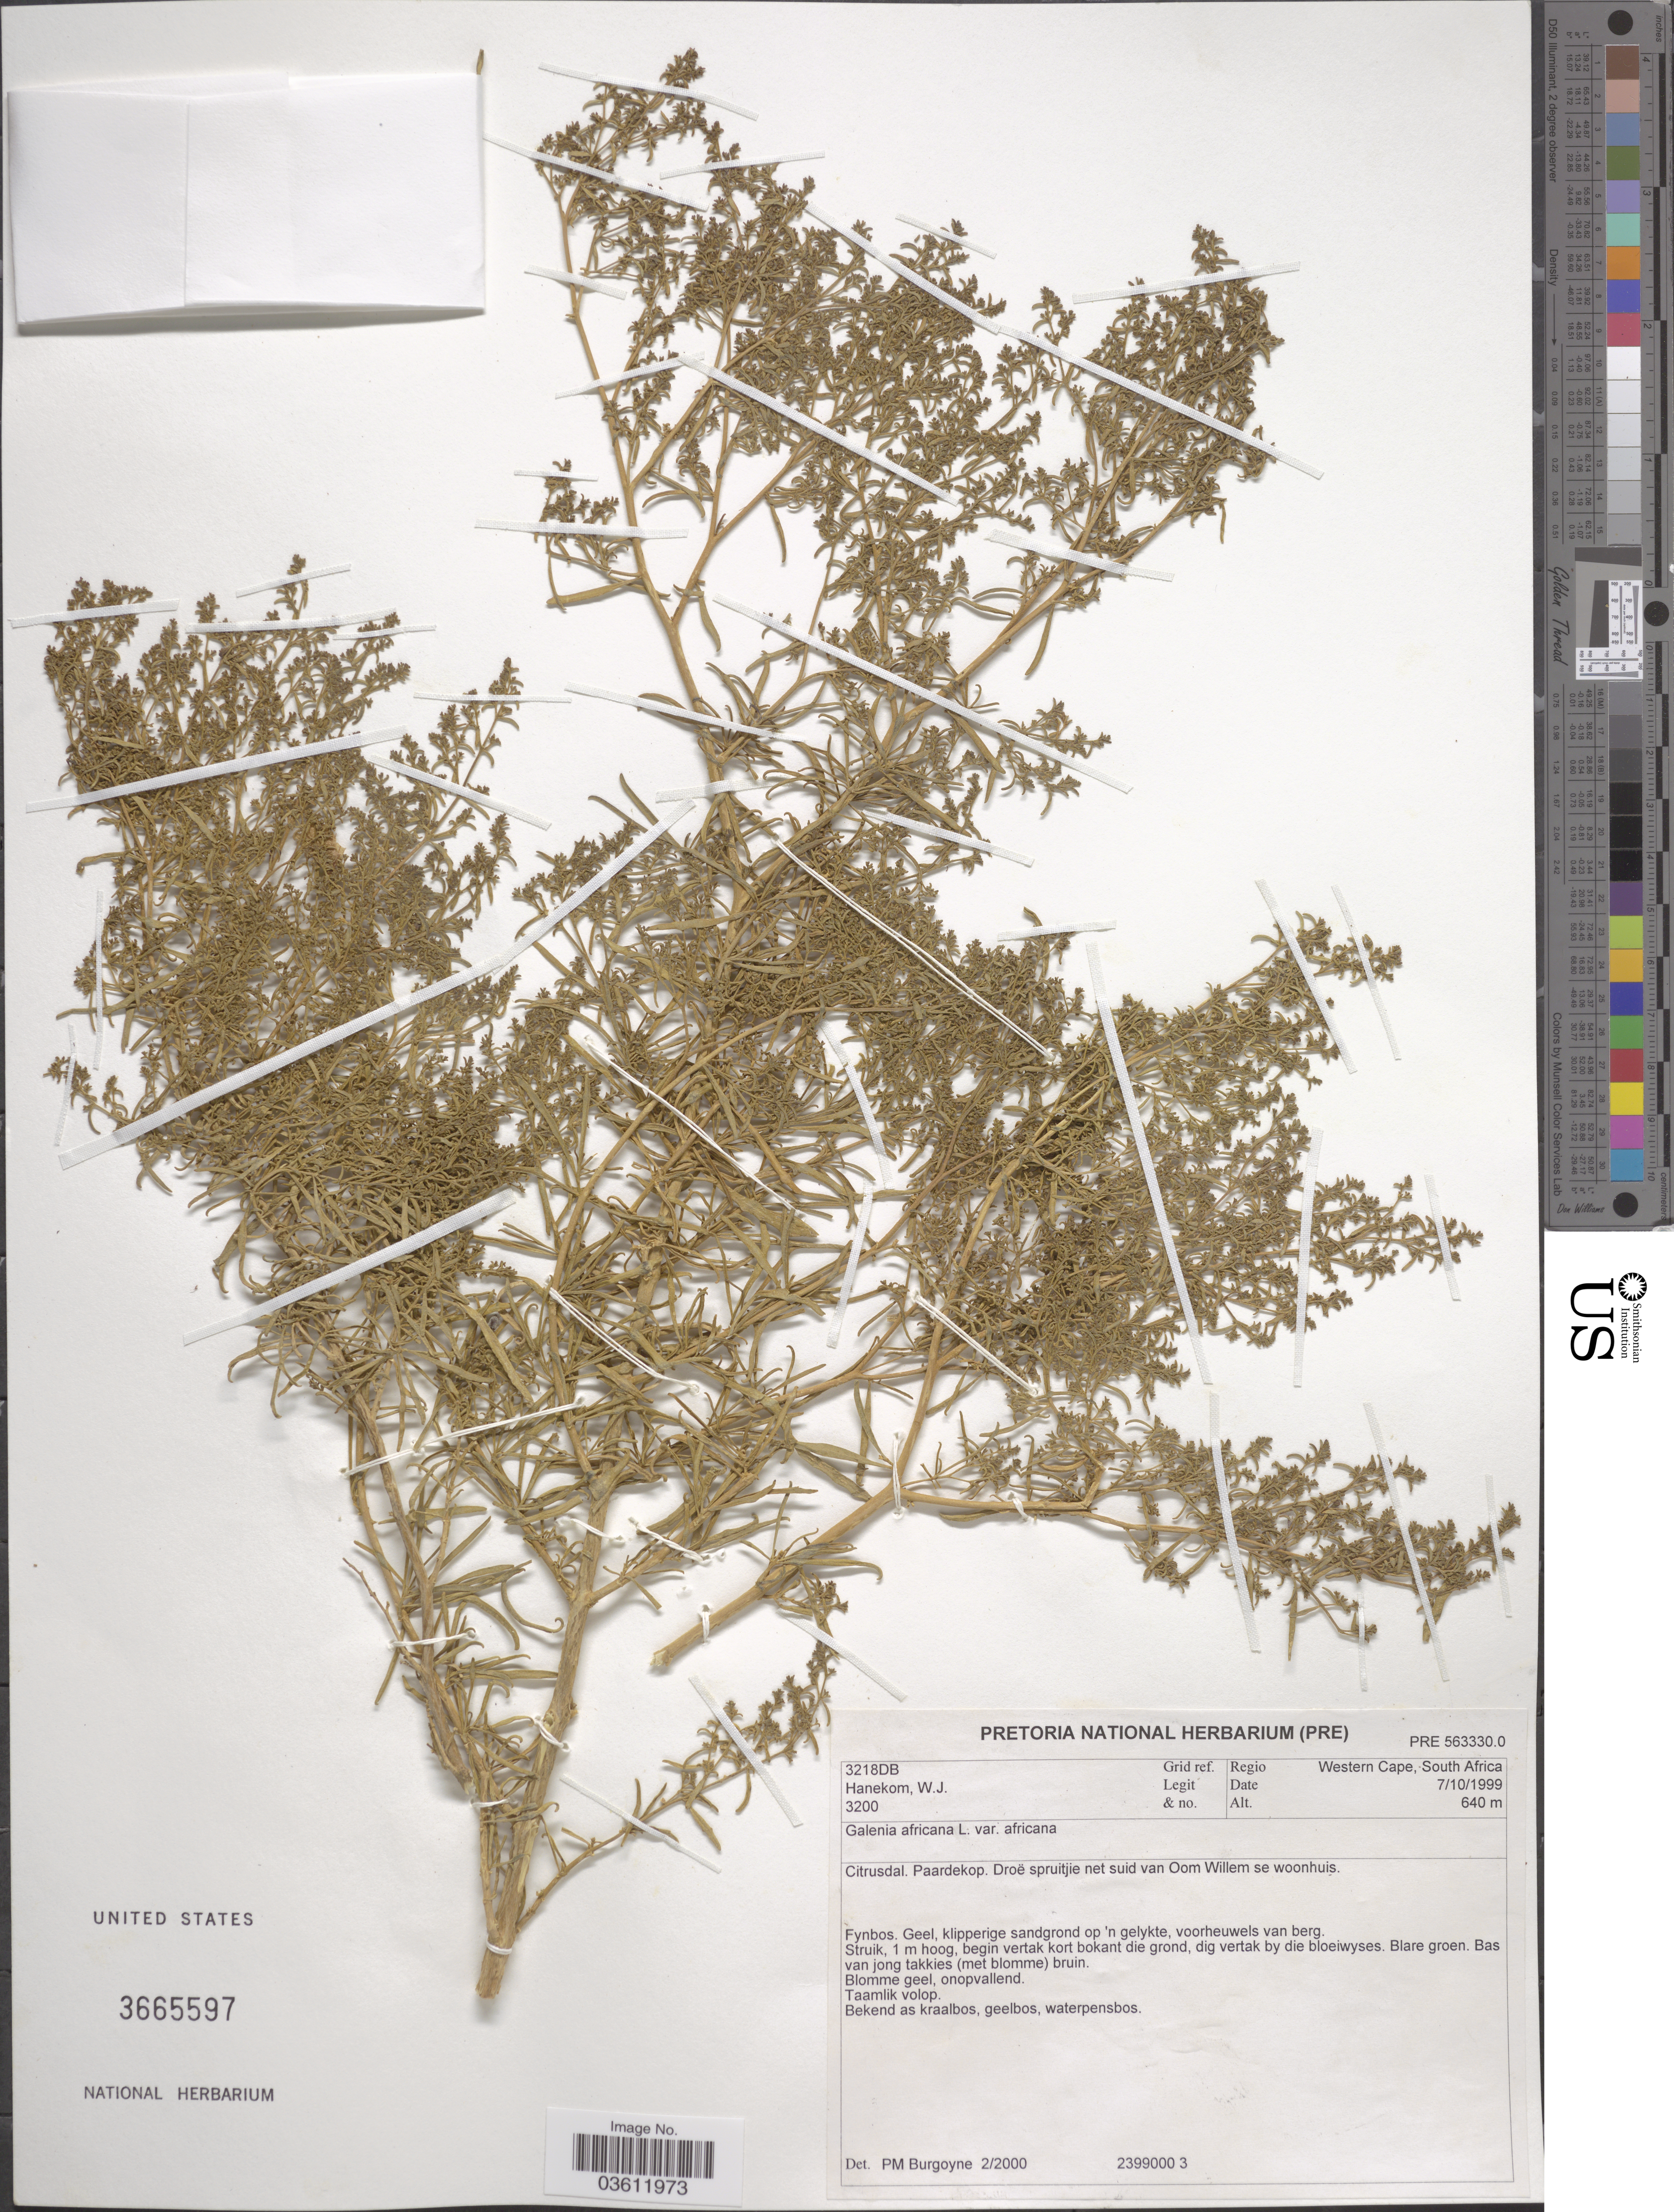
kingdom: Plantae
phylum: Tracheophyta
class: Magnoliopsida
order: Caryophyllales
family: Aizoaceae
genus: Aizoon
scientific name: Aizoon africanum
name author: (L.) Klak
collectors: W. Hanekom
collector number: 3200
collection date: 1999-10-07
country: South Africa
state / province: Western Cape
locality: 3218DB Grid ref. Regio Western Cape. Citrusdal. Paardekop. Droë spruitjie net suid van Oom Willem se woonhuis.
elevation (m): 640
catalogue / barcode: US 3665597